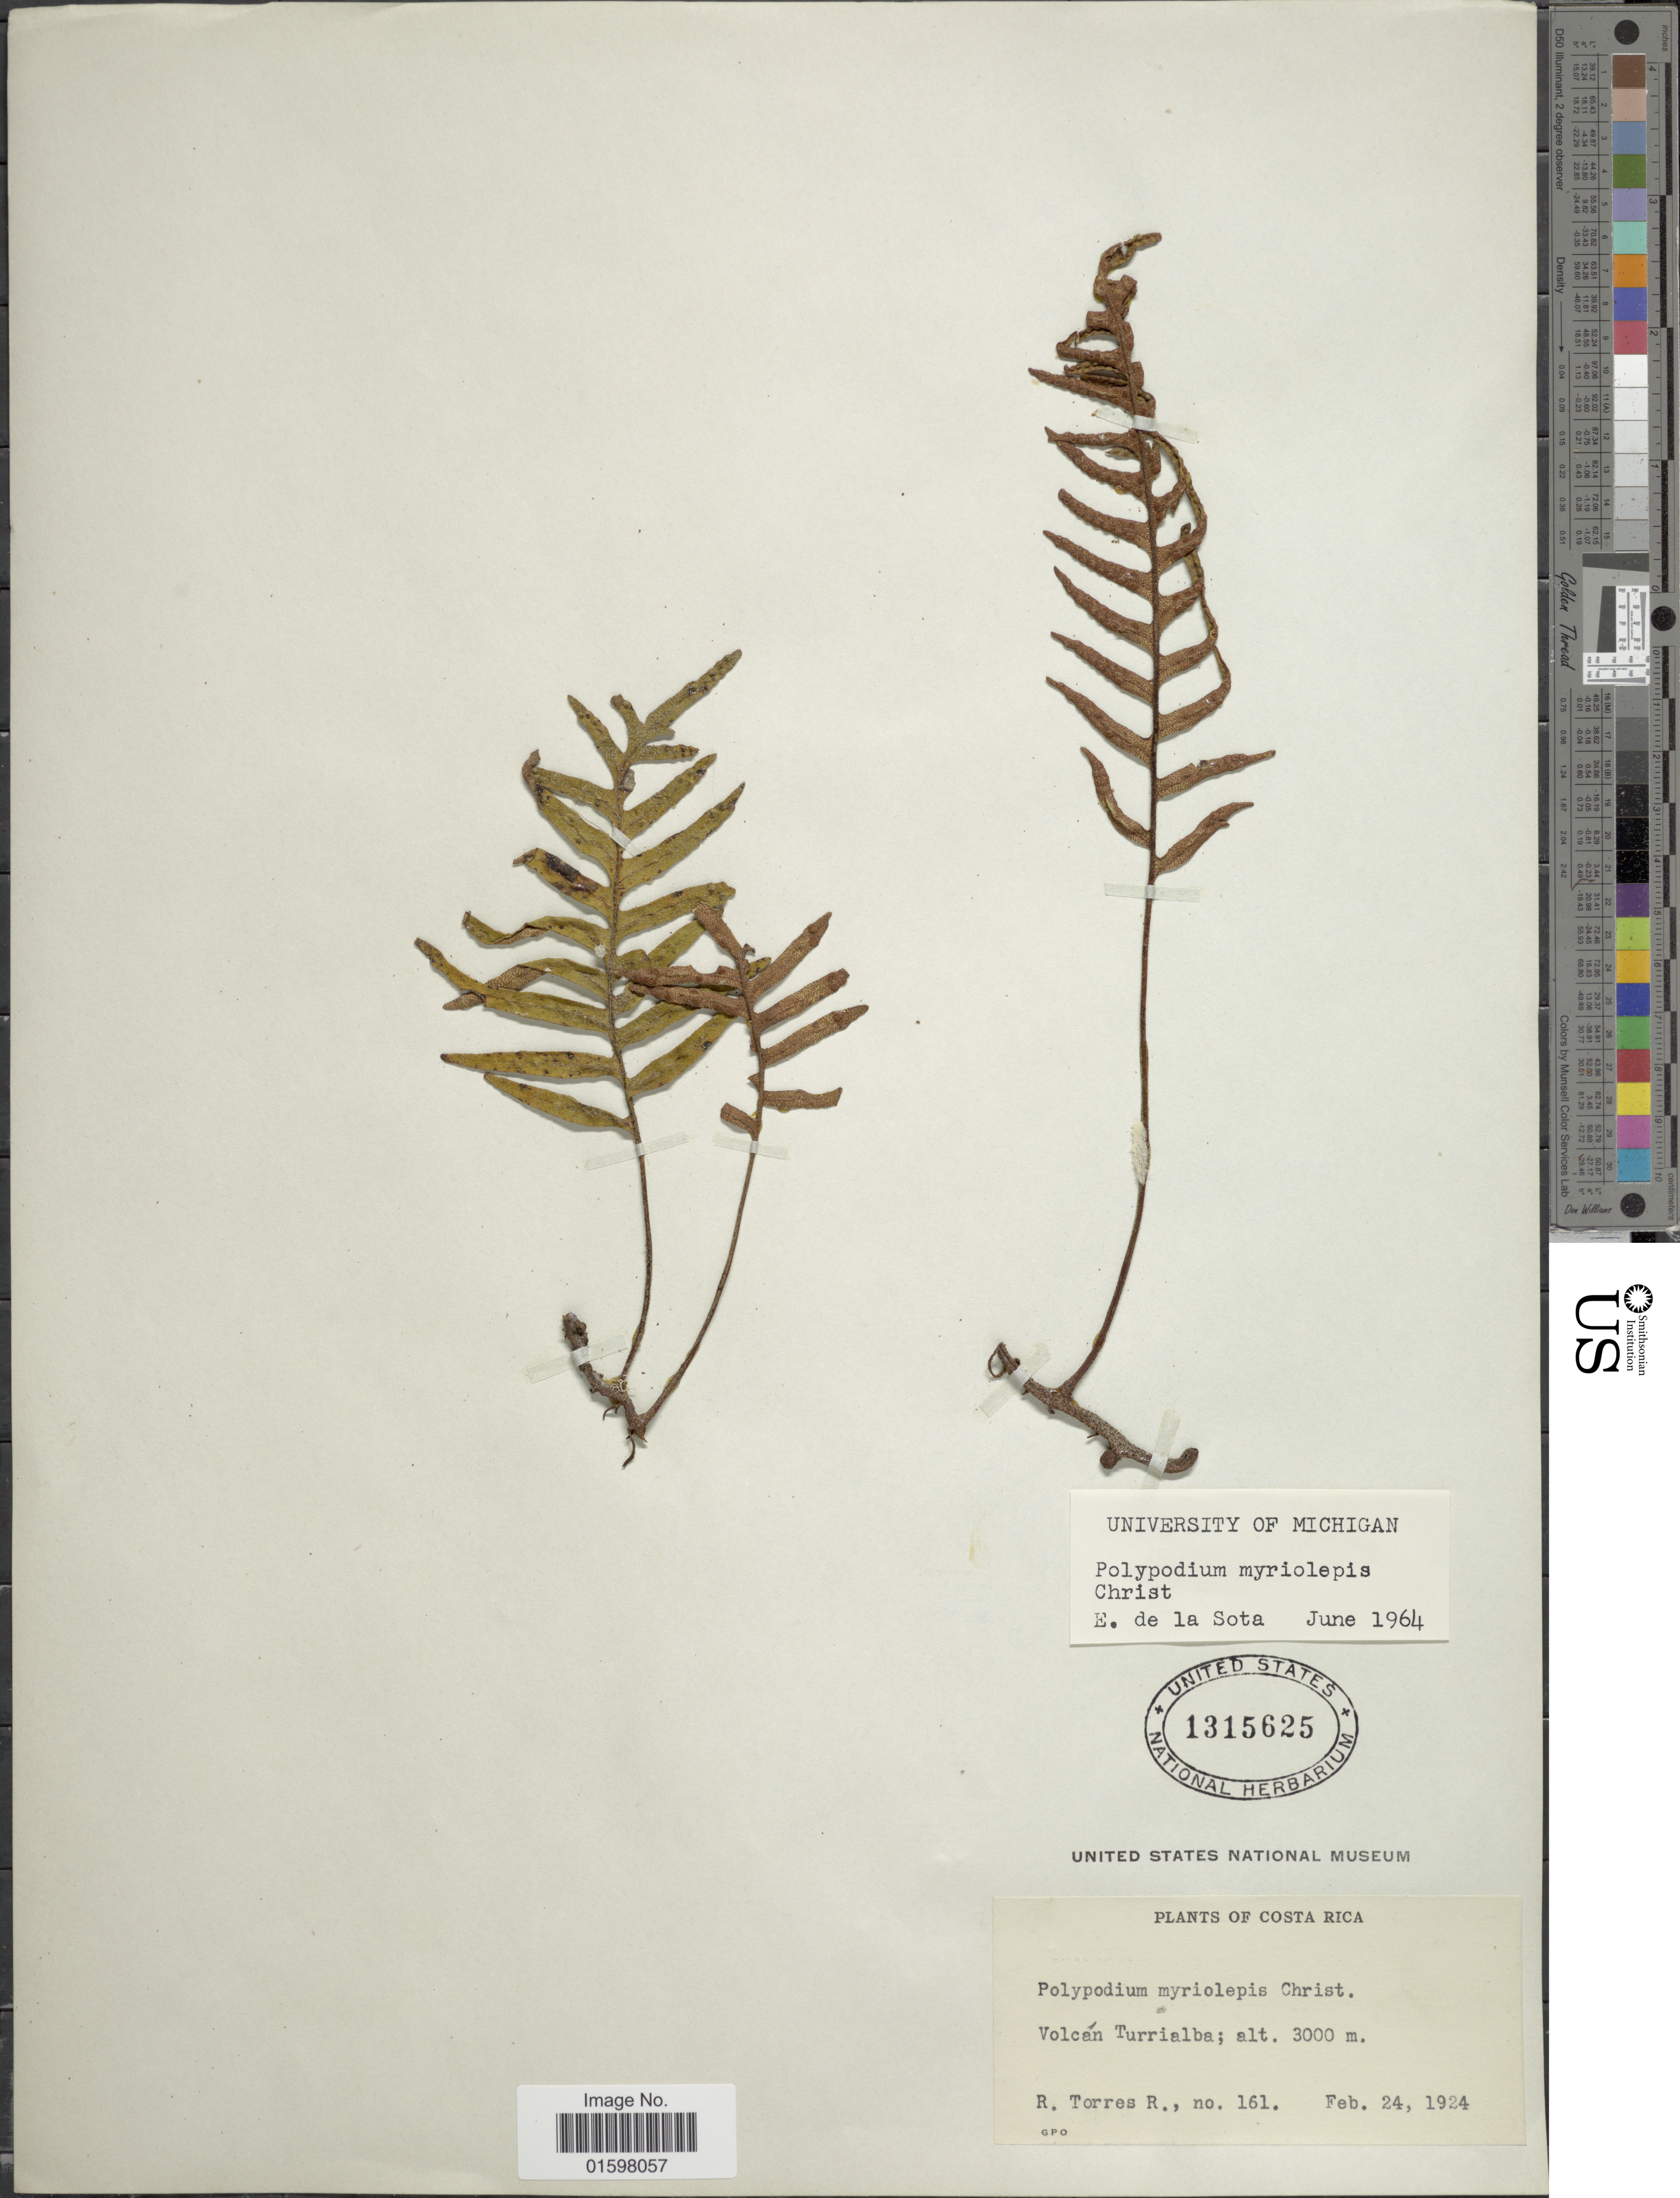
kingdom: Plantae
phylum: Tracheophyta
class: Polypodiopsida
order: Polypodiales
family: Polypodiaceae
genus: Pleopeltis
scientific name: Pleopeltis myriolepis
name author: (Christ) A.R. Sm. & Tejero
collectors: R. Torres R.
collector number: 161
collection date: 1924-02-24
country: Costa Rica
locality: Volcán Turrialba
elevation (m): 3000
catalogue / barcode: US 1315625